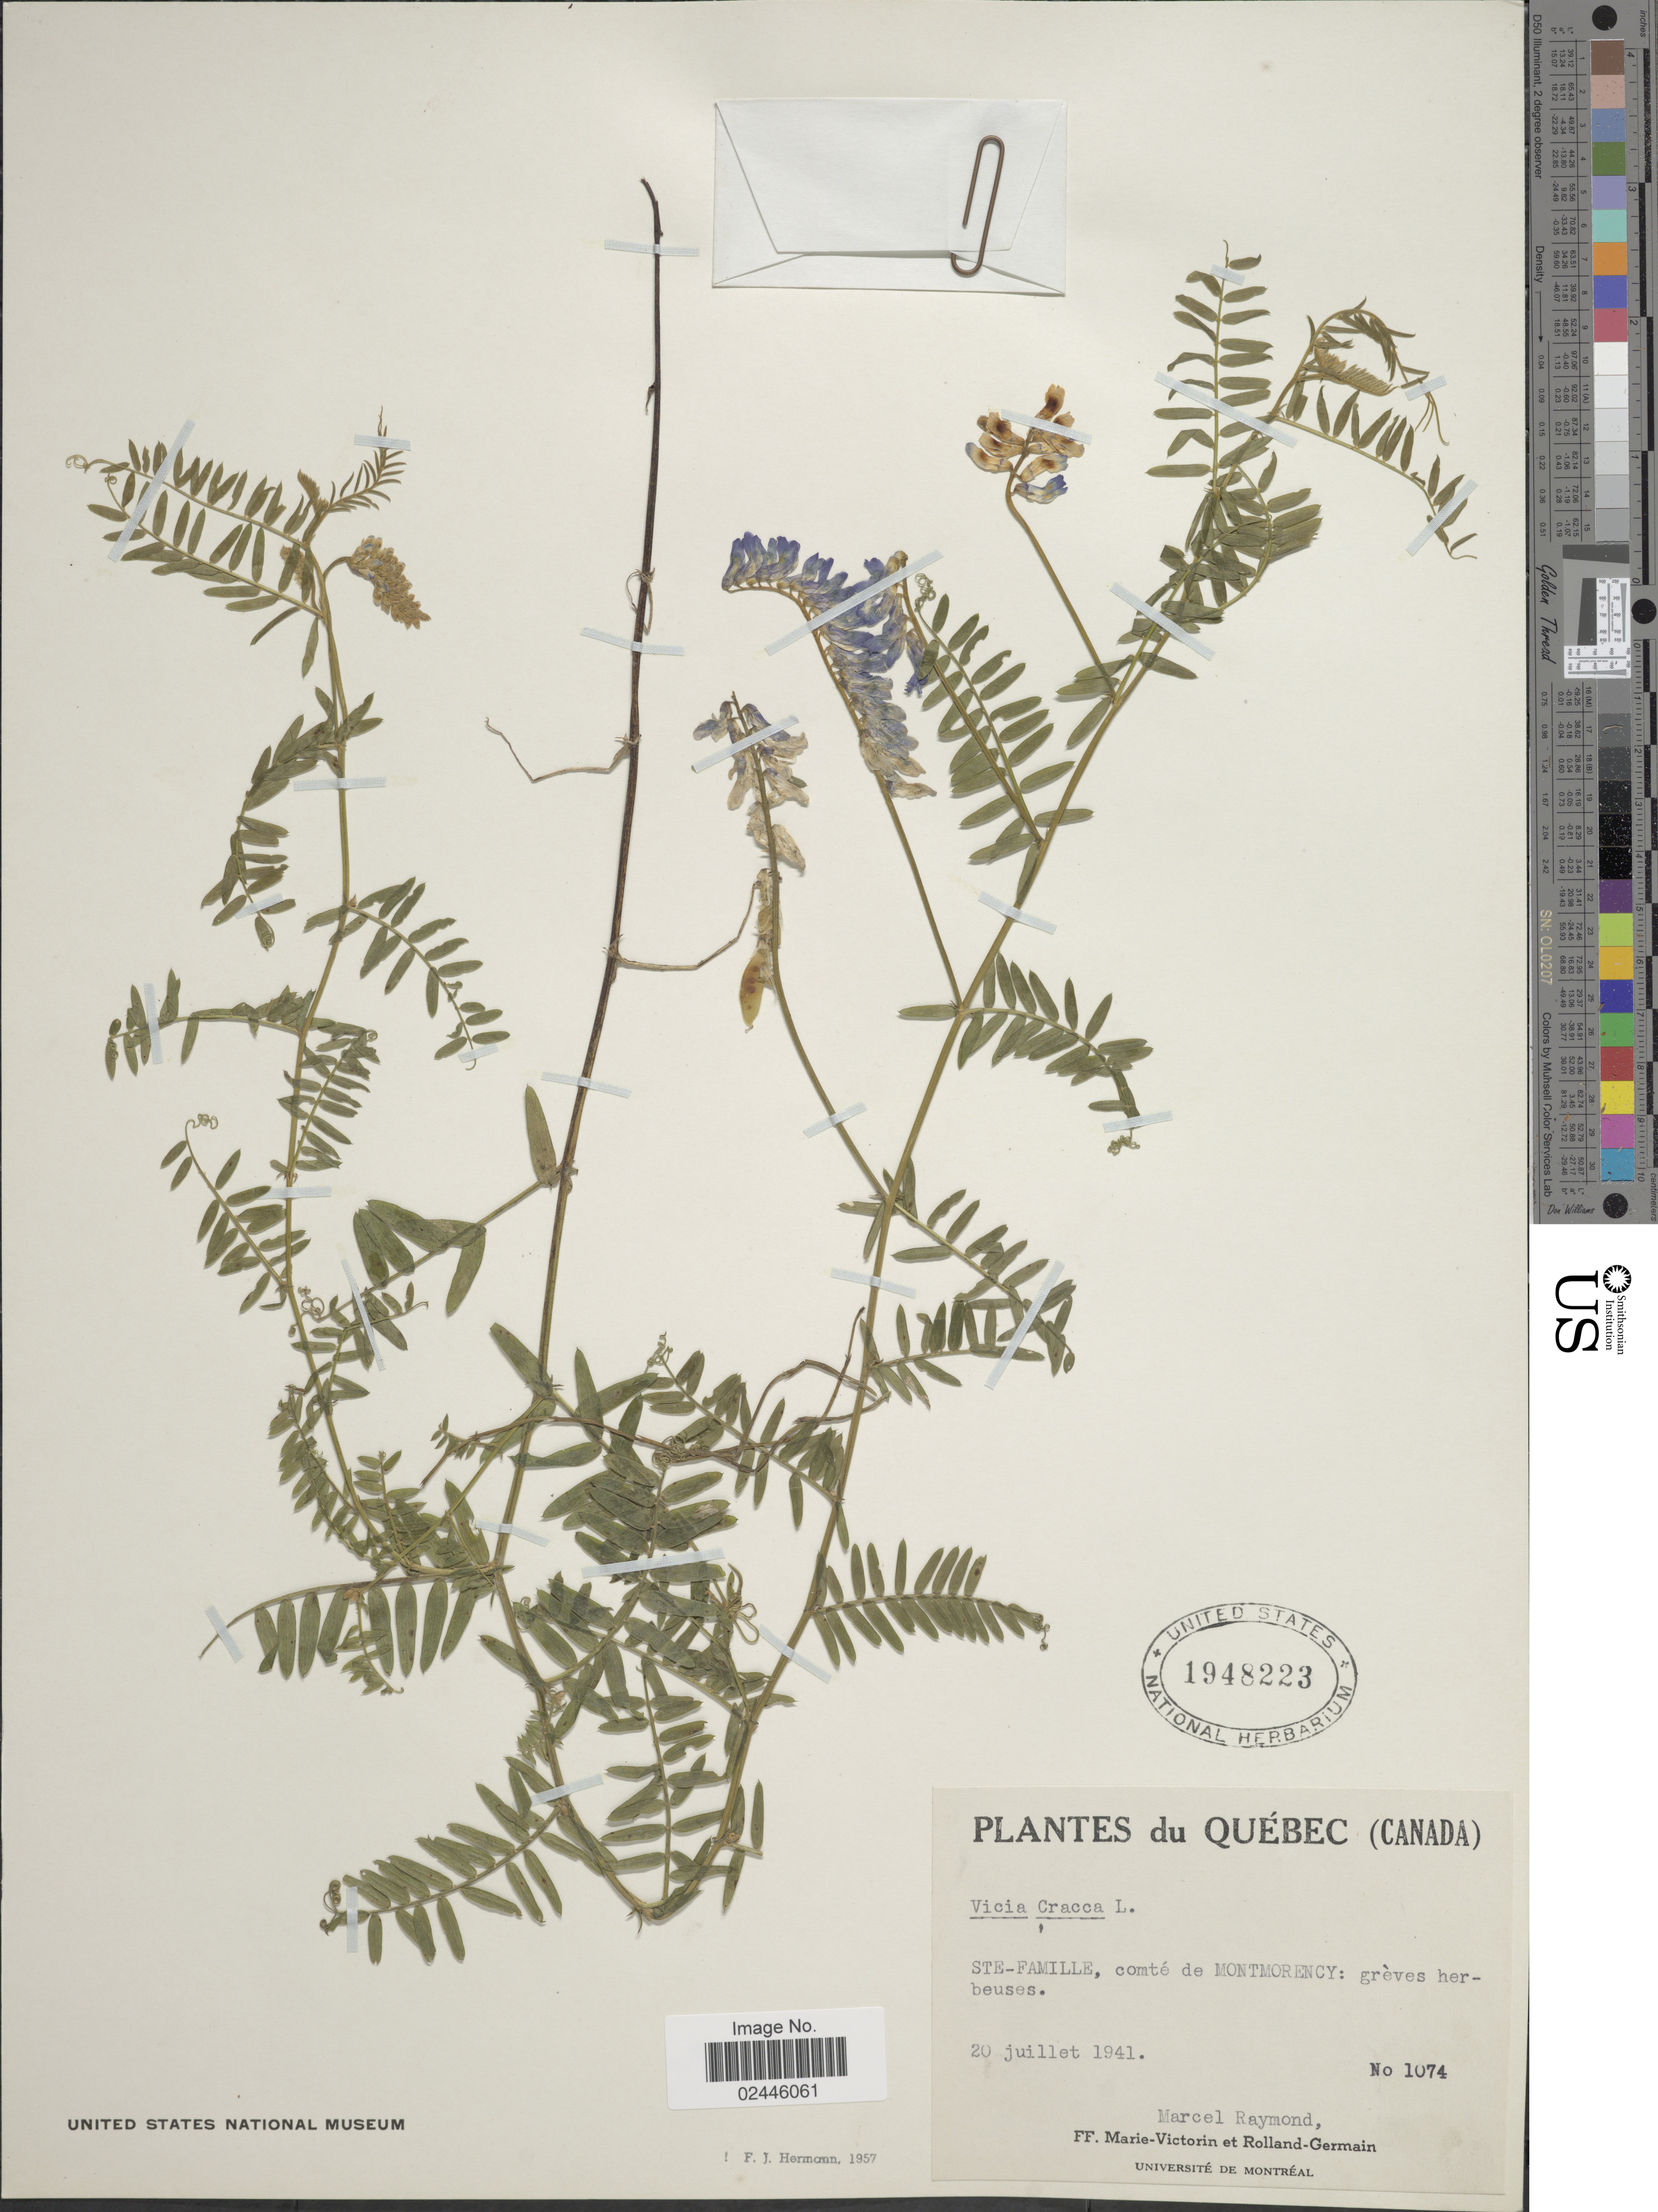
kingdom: Plantae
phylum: Tracheophyta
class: Magnoliopsida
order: Fabales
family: Fabaceae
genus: Vicia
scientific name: Vicia cracca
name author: L.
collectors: M. Raymond, F. Marie-Victorin & Rolland-Germain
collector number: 1074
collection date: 1941-07-20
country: Canada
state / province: Quebec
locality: Ste-Famille, comte de Montmorency: greves her-beuses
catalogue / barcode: US 1948223